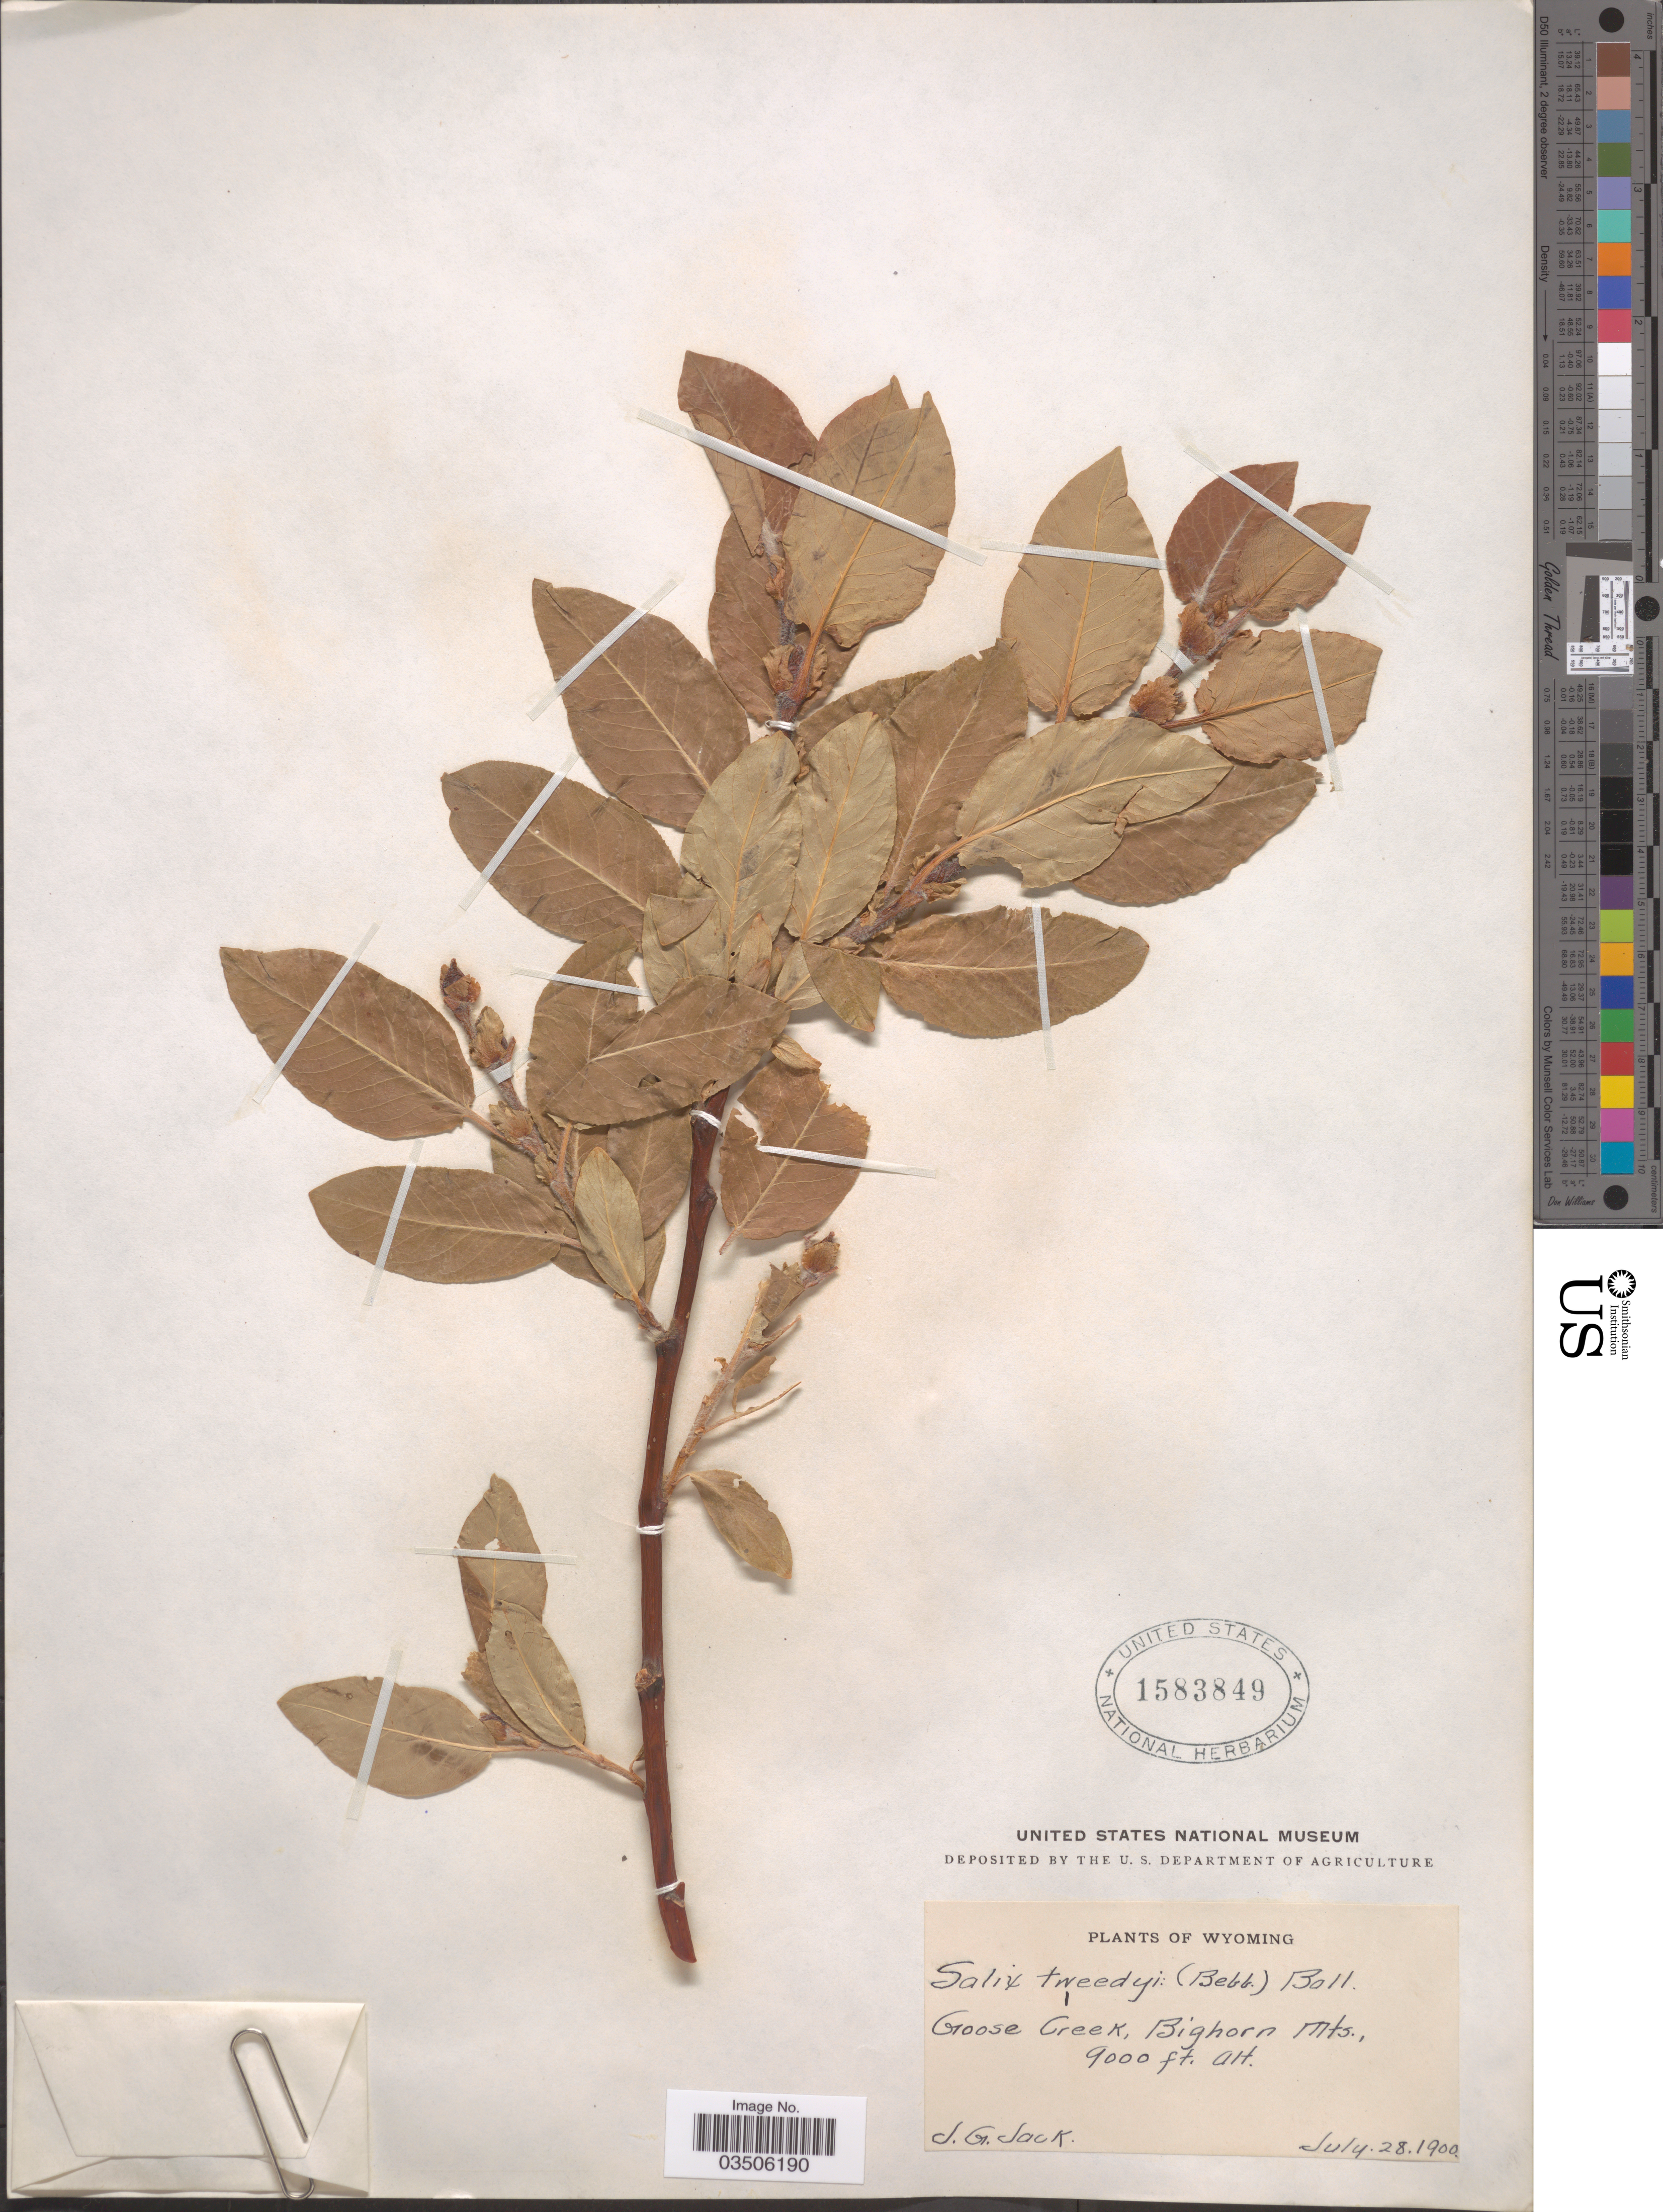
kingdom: Plantae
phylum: Tracheophyta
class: Magnoliopsida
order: Malpighiales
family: Salicaceae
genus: Salix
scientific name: Salix tweedyi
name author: (Bebb) C.R. Ball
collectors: J. G. Jack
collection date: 1900-07-28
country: United States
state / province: Wyoming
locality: Goose Creek, Bighorn Mts.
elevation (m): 2743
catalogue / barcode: US 1483849